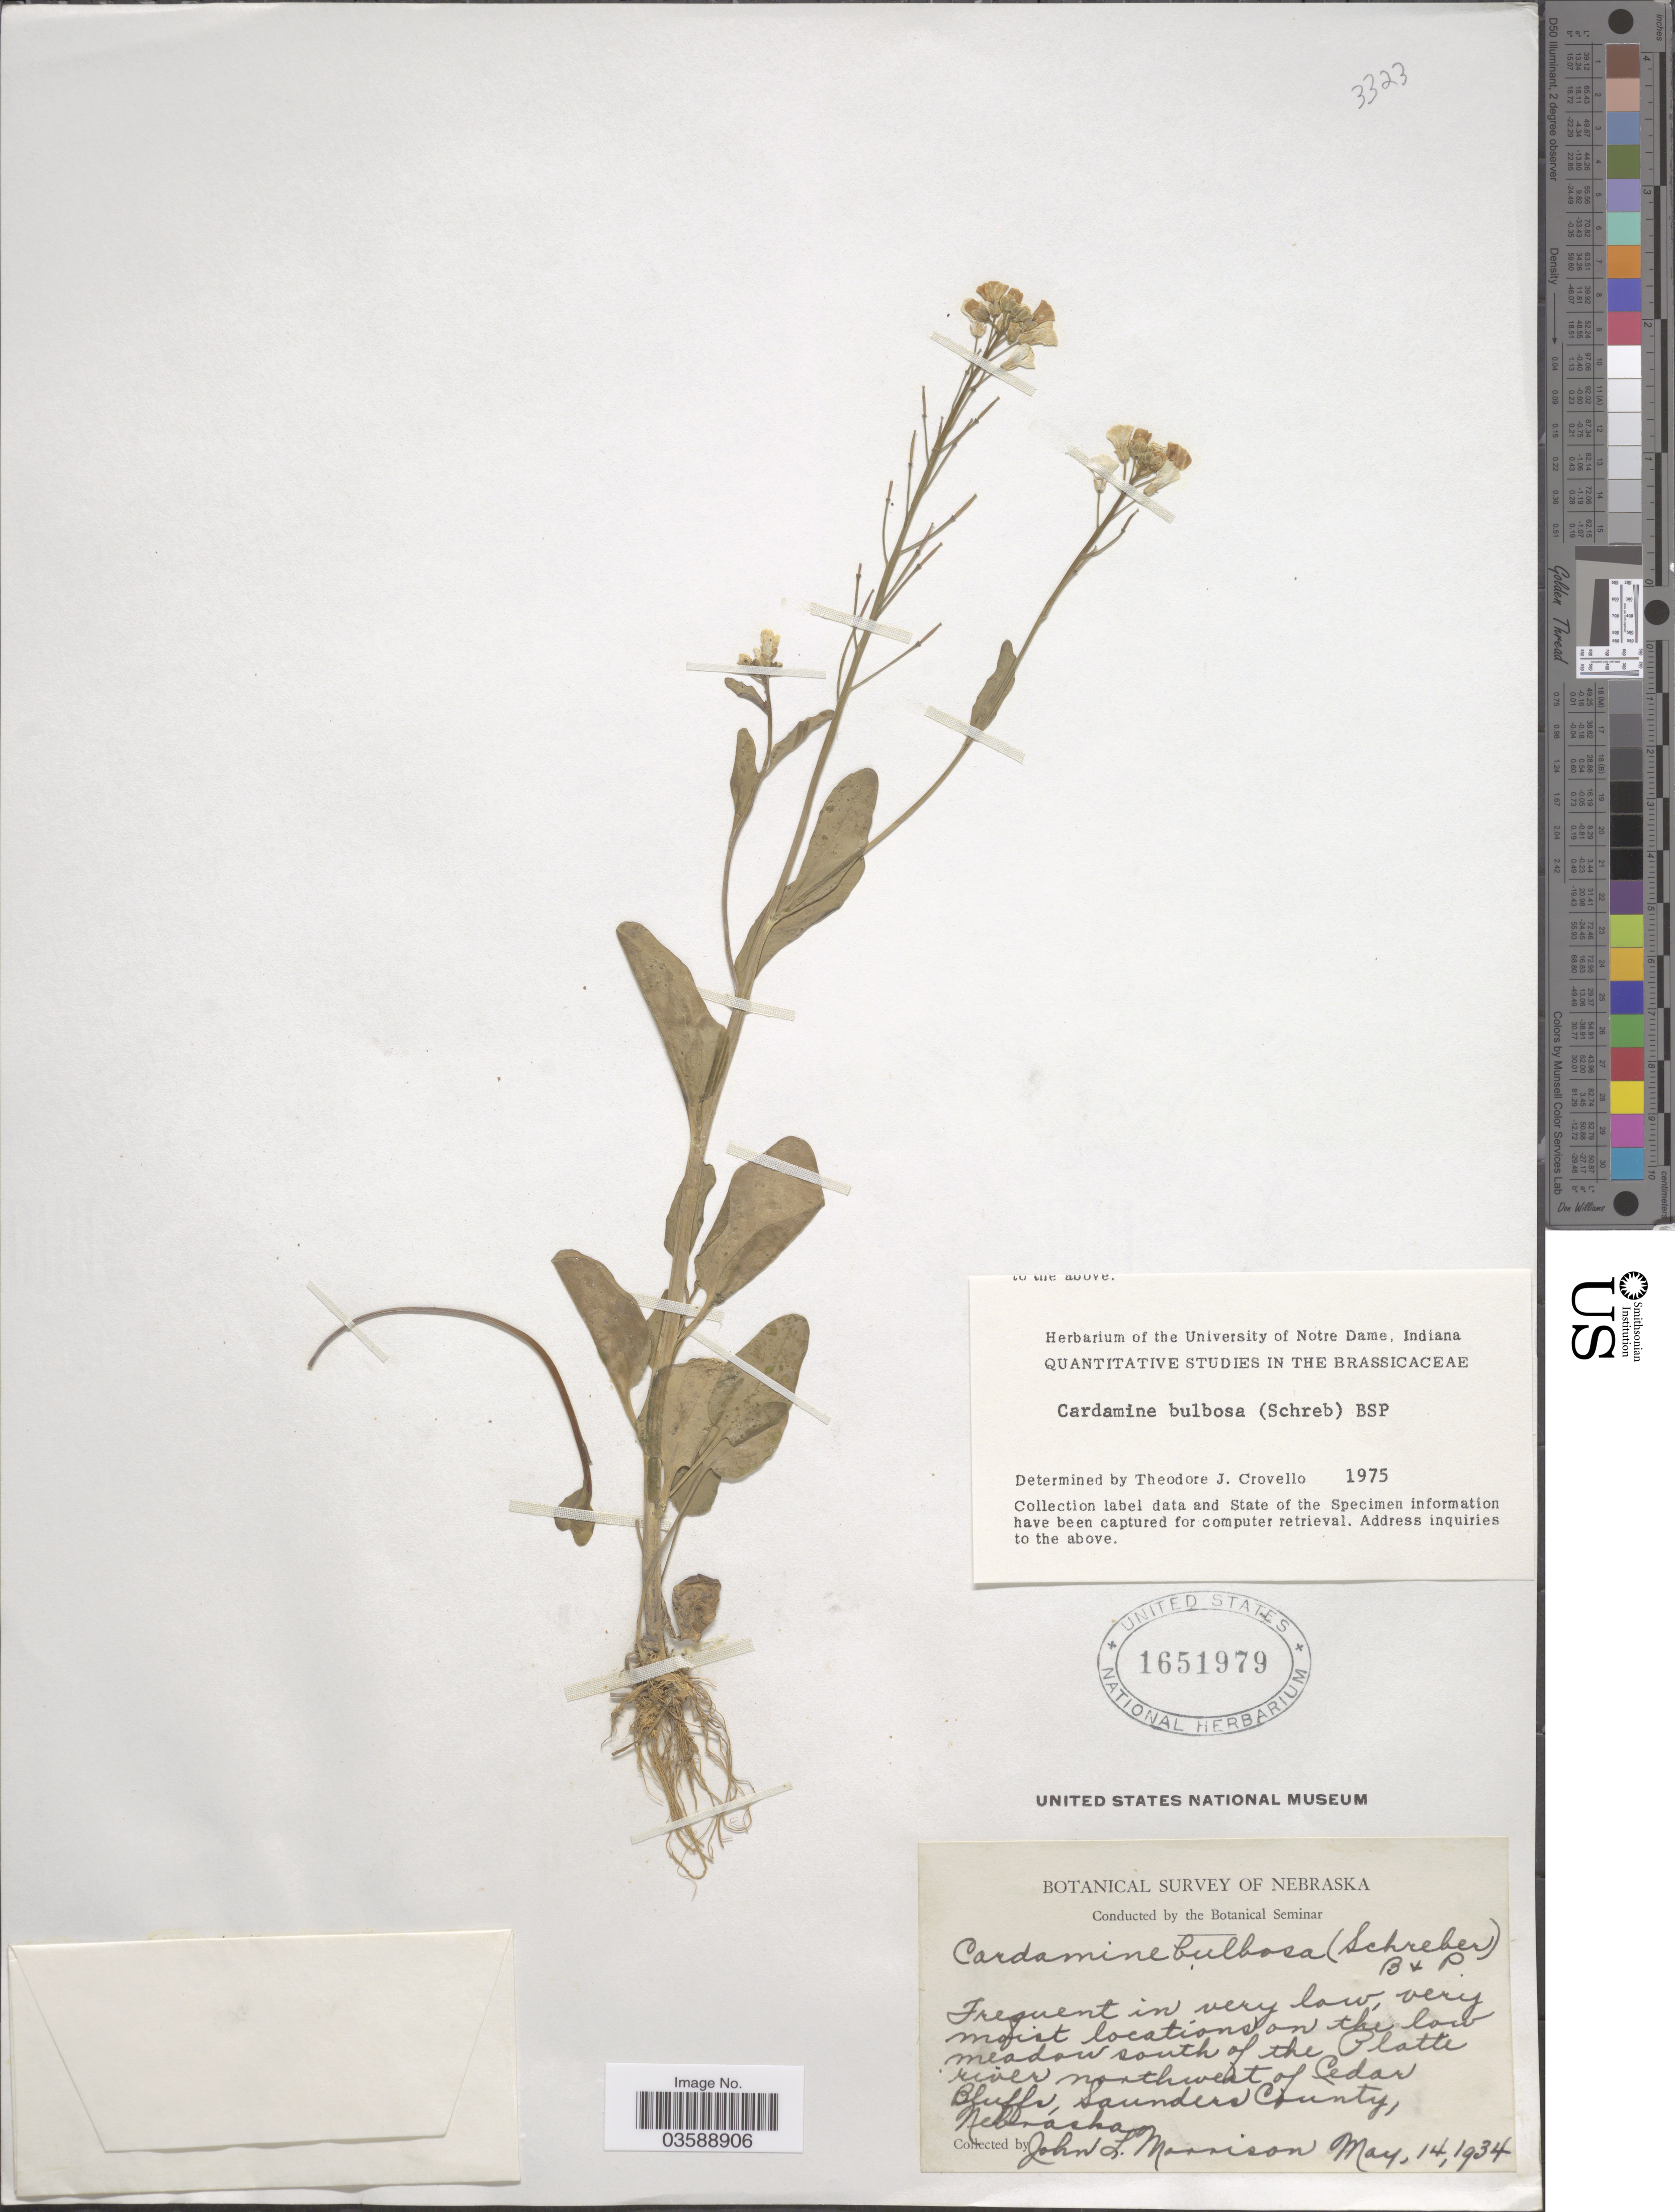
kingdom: Plantae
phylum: Tracheophyta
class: Magnoliopsida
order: Brassicales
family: Brassicaceae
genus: Cardamine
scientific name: Cardamine bulbosa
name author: (Schreb. ex Muhl.) Britton et al.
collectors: J. Morrison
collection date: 1934-05-14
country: United States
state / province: Nebraska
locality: South of the Platte river northwest of Cedar Bluffs, Saunders County.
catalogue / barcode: US 1651979